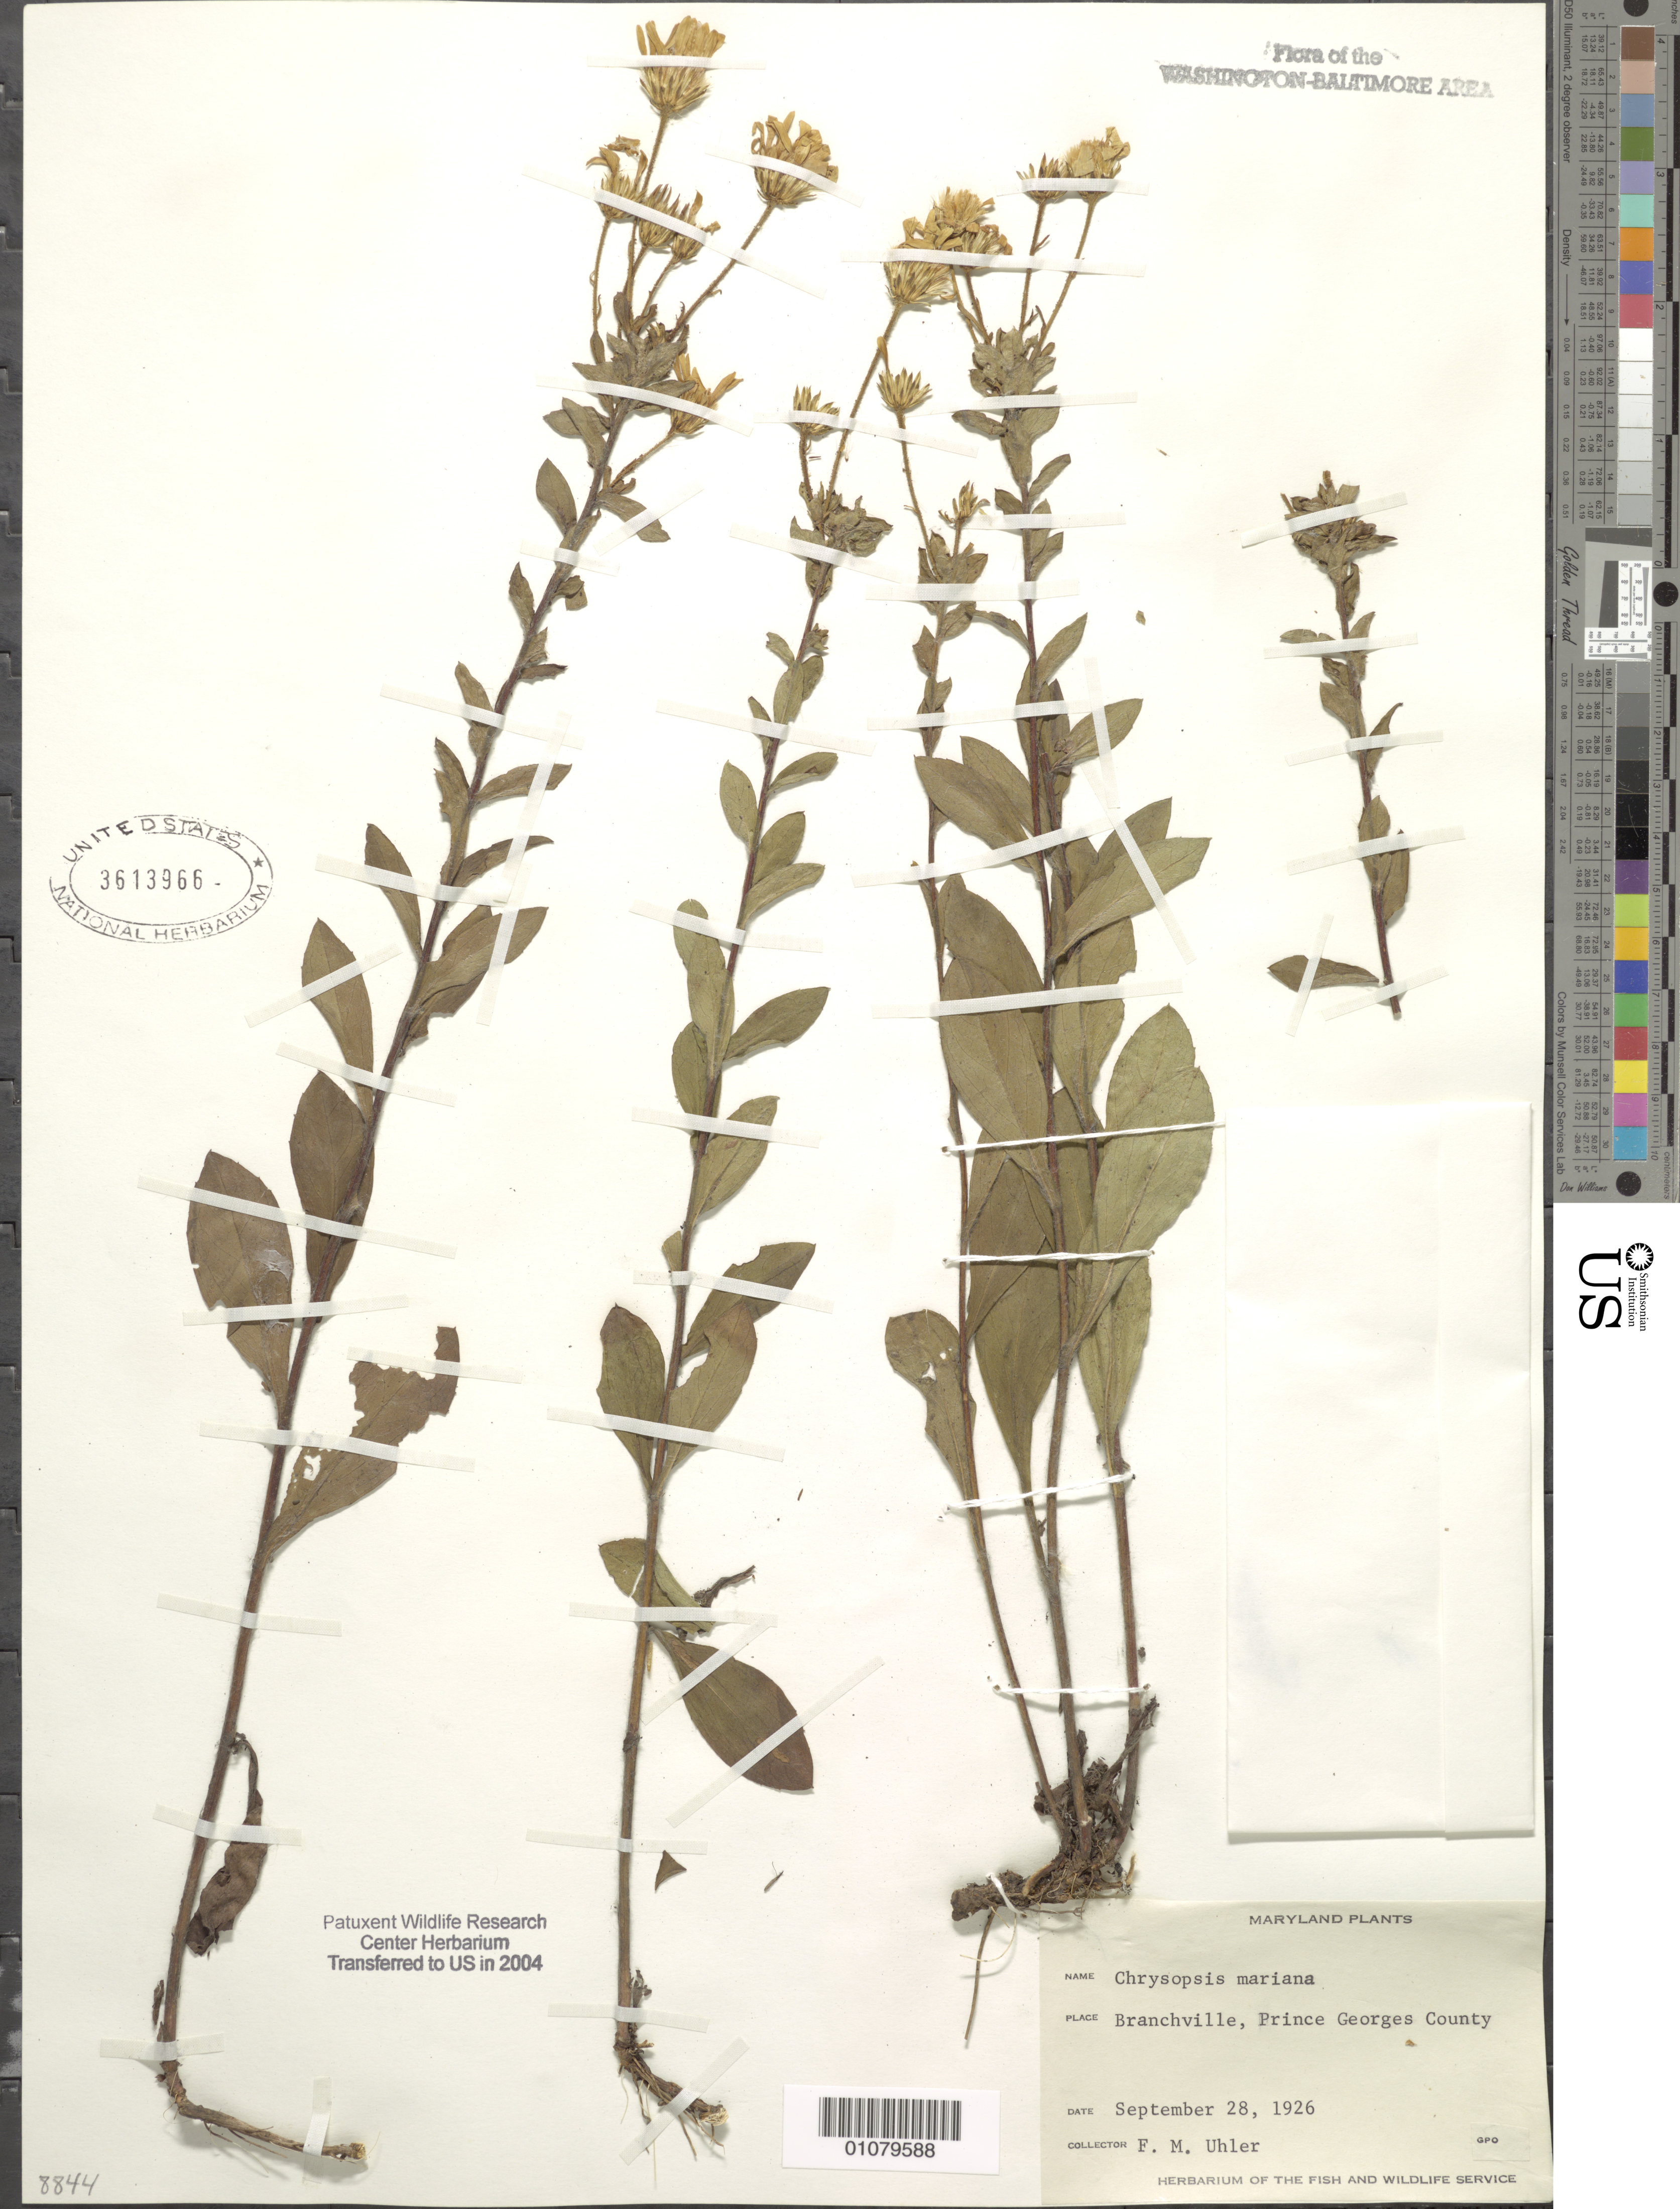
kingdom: Plantae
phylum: Tracheophyta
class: Magnoliopsida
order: Asterales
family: Asteraceae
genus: Chrysopsis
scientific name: Chrysopsis mariana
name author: (L.) Elliott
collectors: F. M. Uhler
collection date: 1926-09-28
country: United States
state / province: Maryland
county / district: Prince George's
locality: Branchville.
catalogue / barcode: US 3613966